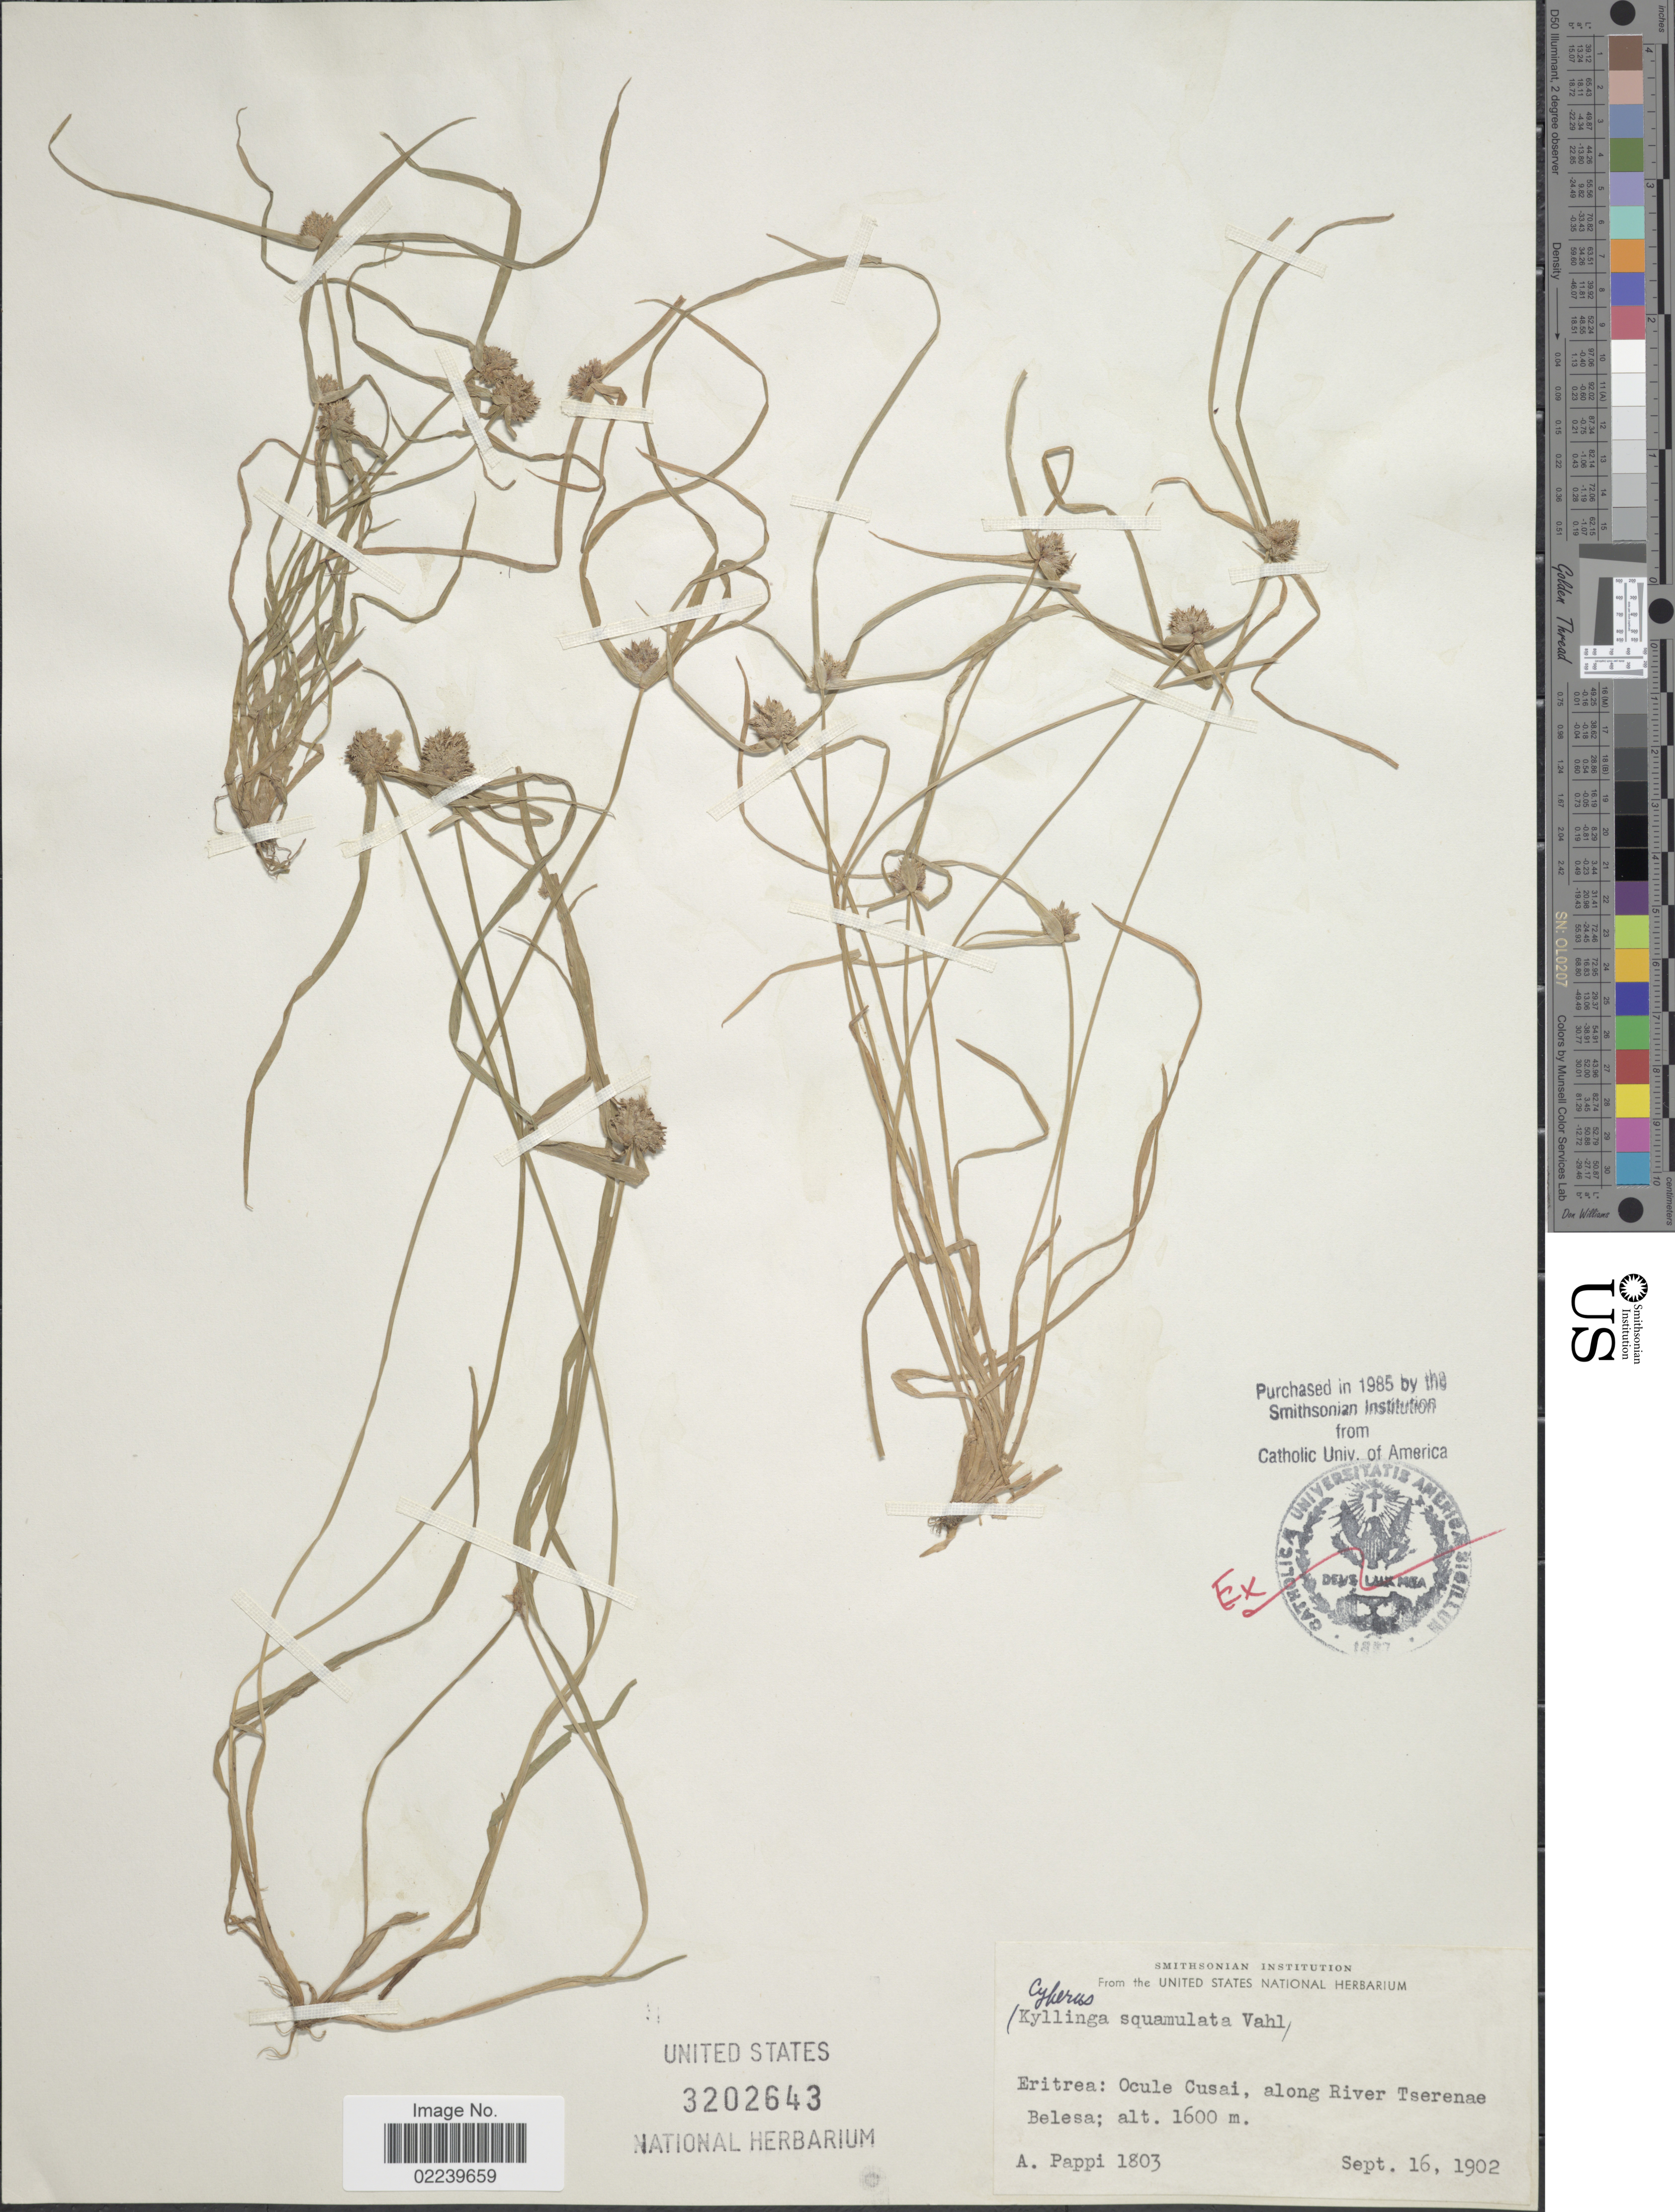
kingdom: Plantae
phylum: Tracheophyta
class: Liliopsida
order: Poales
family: Cyperaceae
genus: Cyperus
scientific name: Cyperus metzii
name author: (Hochst. ex Steud.) Mattf. & Kük.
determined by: Strong, M. T., (US), Smithsonian Institution - National Museum of Natural History (UNITED STATES)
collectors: A. Pappi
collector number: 1803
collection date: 1902-09-16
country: Eritrea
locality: Ocule Cusai, along river Tserenae Belesa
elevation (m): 1600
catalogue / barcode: US 3202643